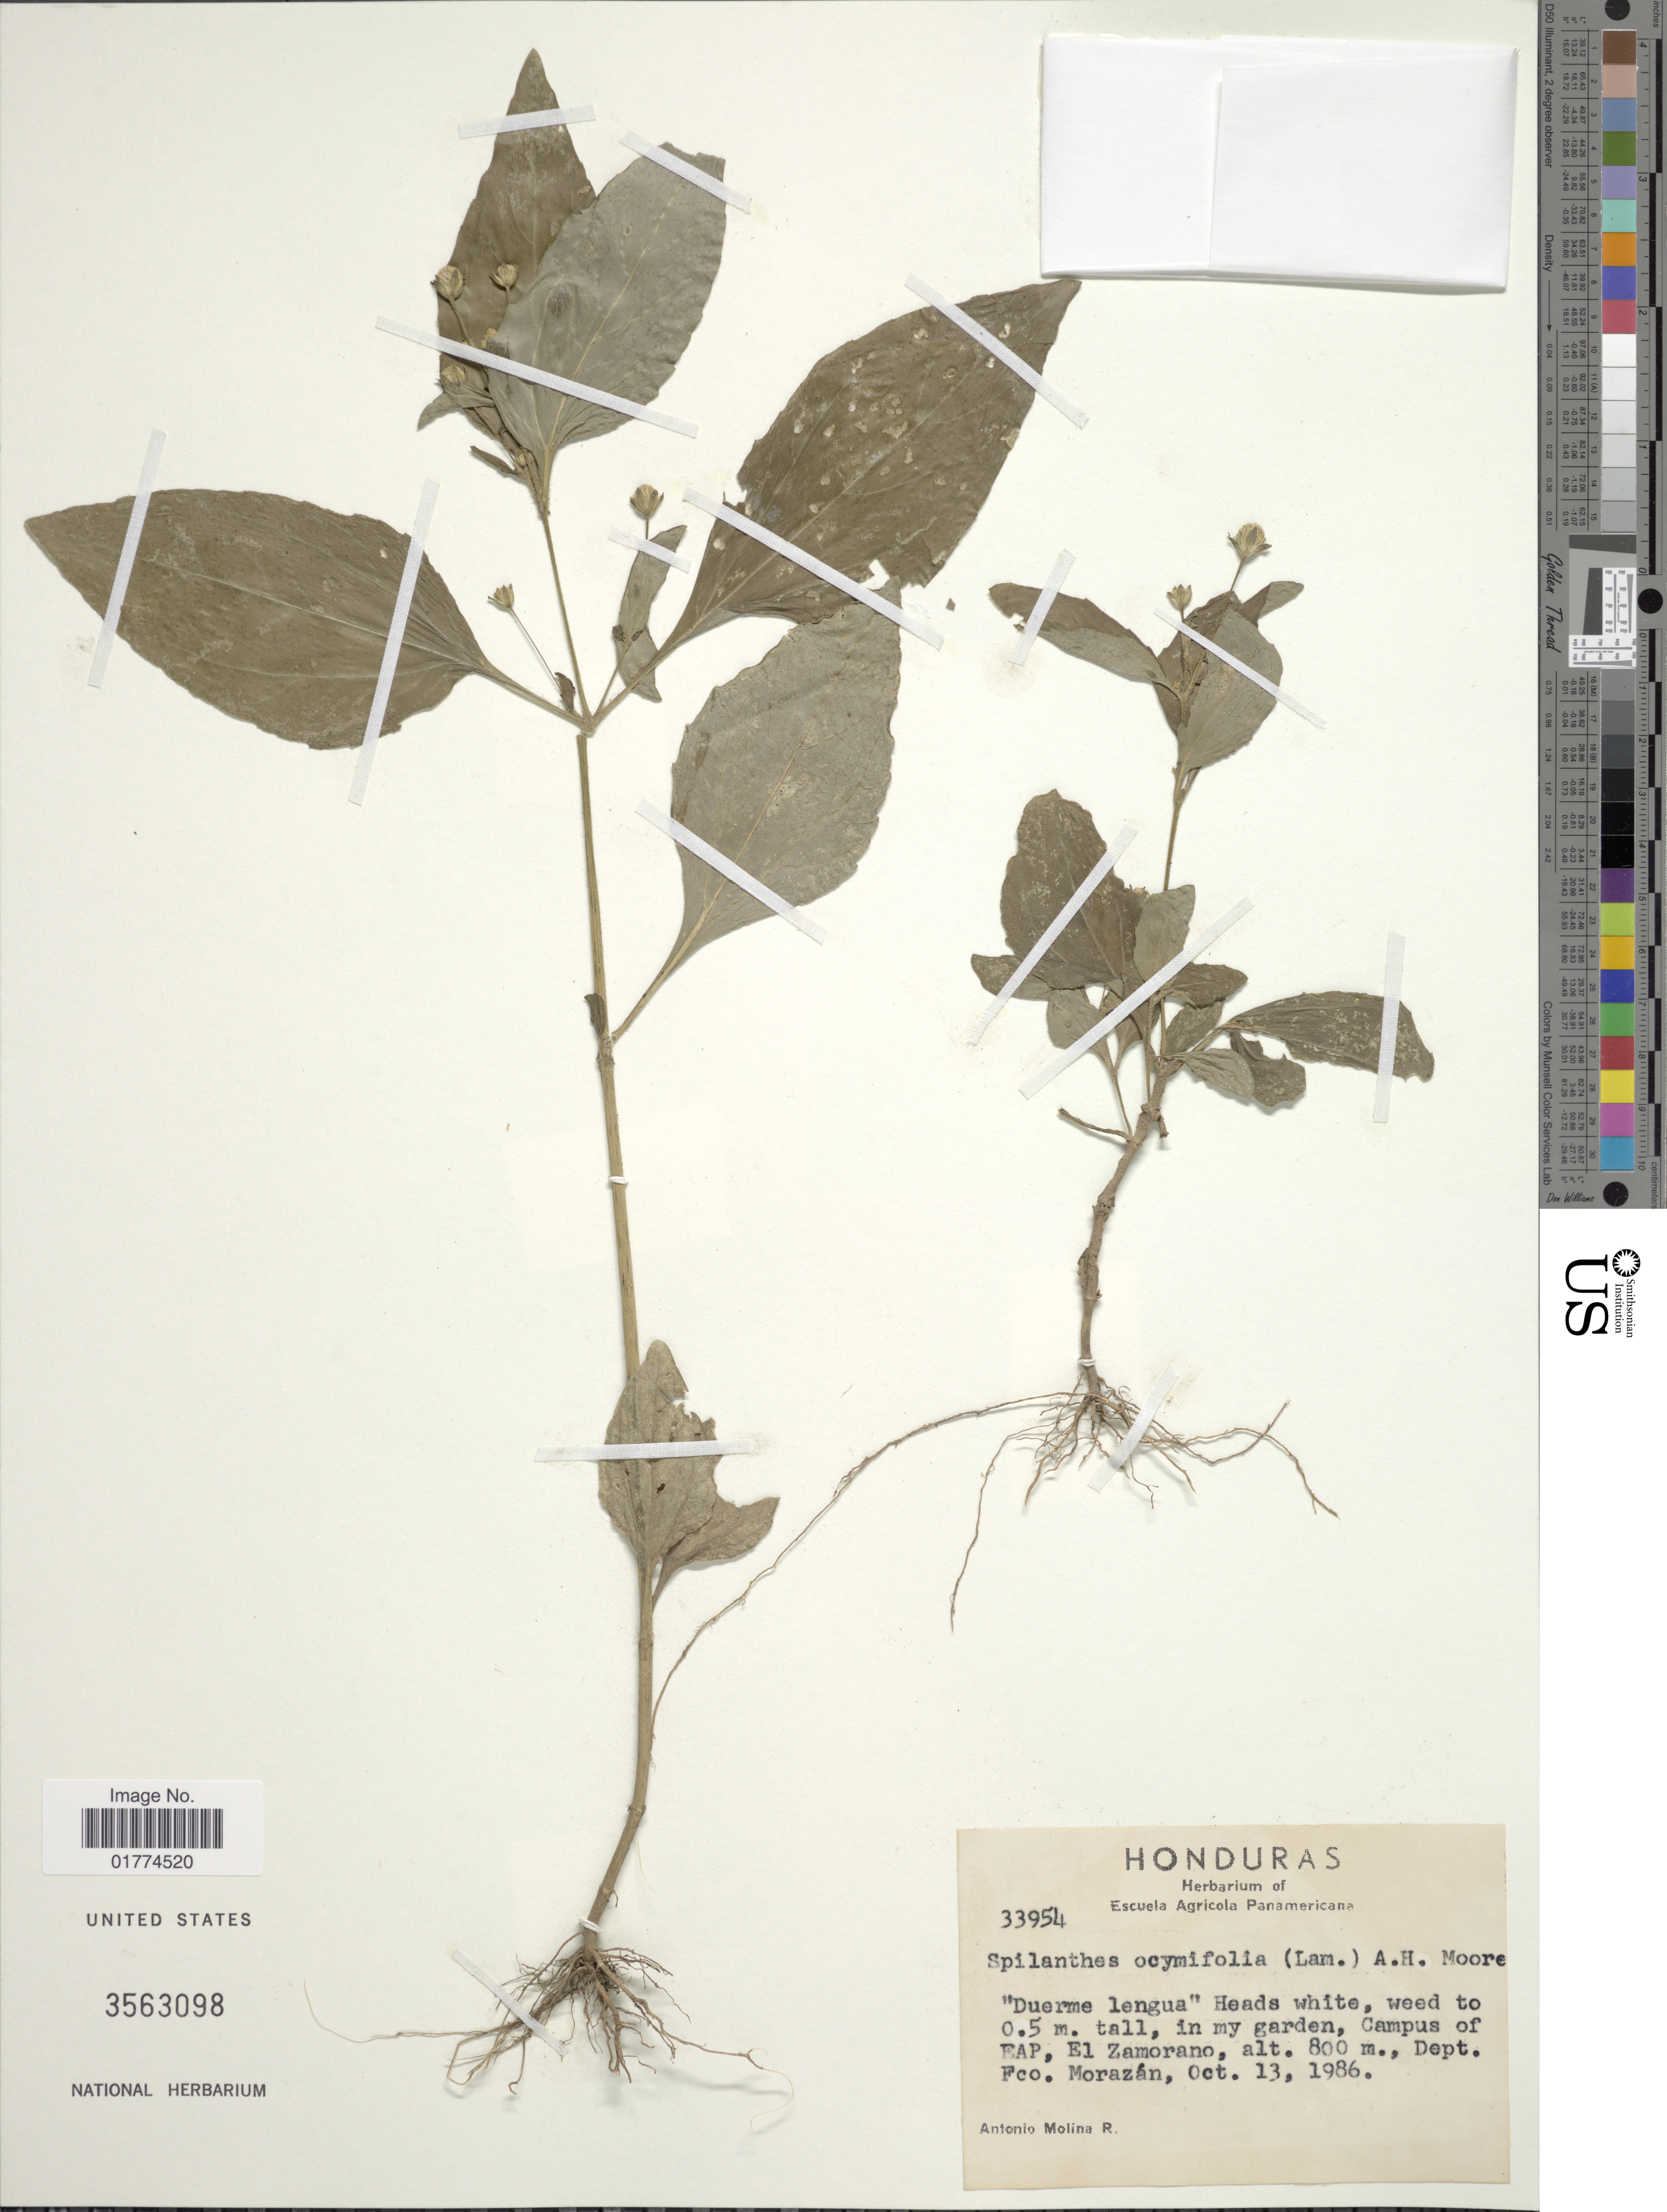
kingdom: Plantae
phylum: Tracheophyta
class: Magnoliopsida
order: Asterales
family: Asteraceae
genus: Spilanthes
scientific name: Spilanthes ocymifolia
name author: (Lam.) A.H. Moore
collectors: A. Molina R.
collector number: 33954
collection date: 1986-10-13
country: Honduras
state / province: Fco. Morazán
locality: Campus of EAP, El Zamorano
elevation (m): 800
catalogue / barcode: US 3563098